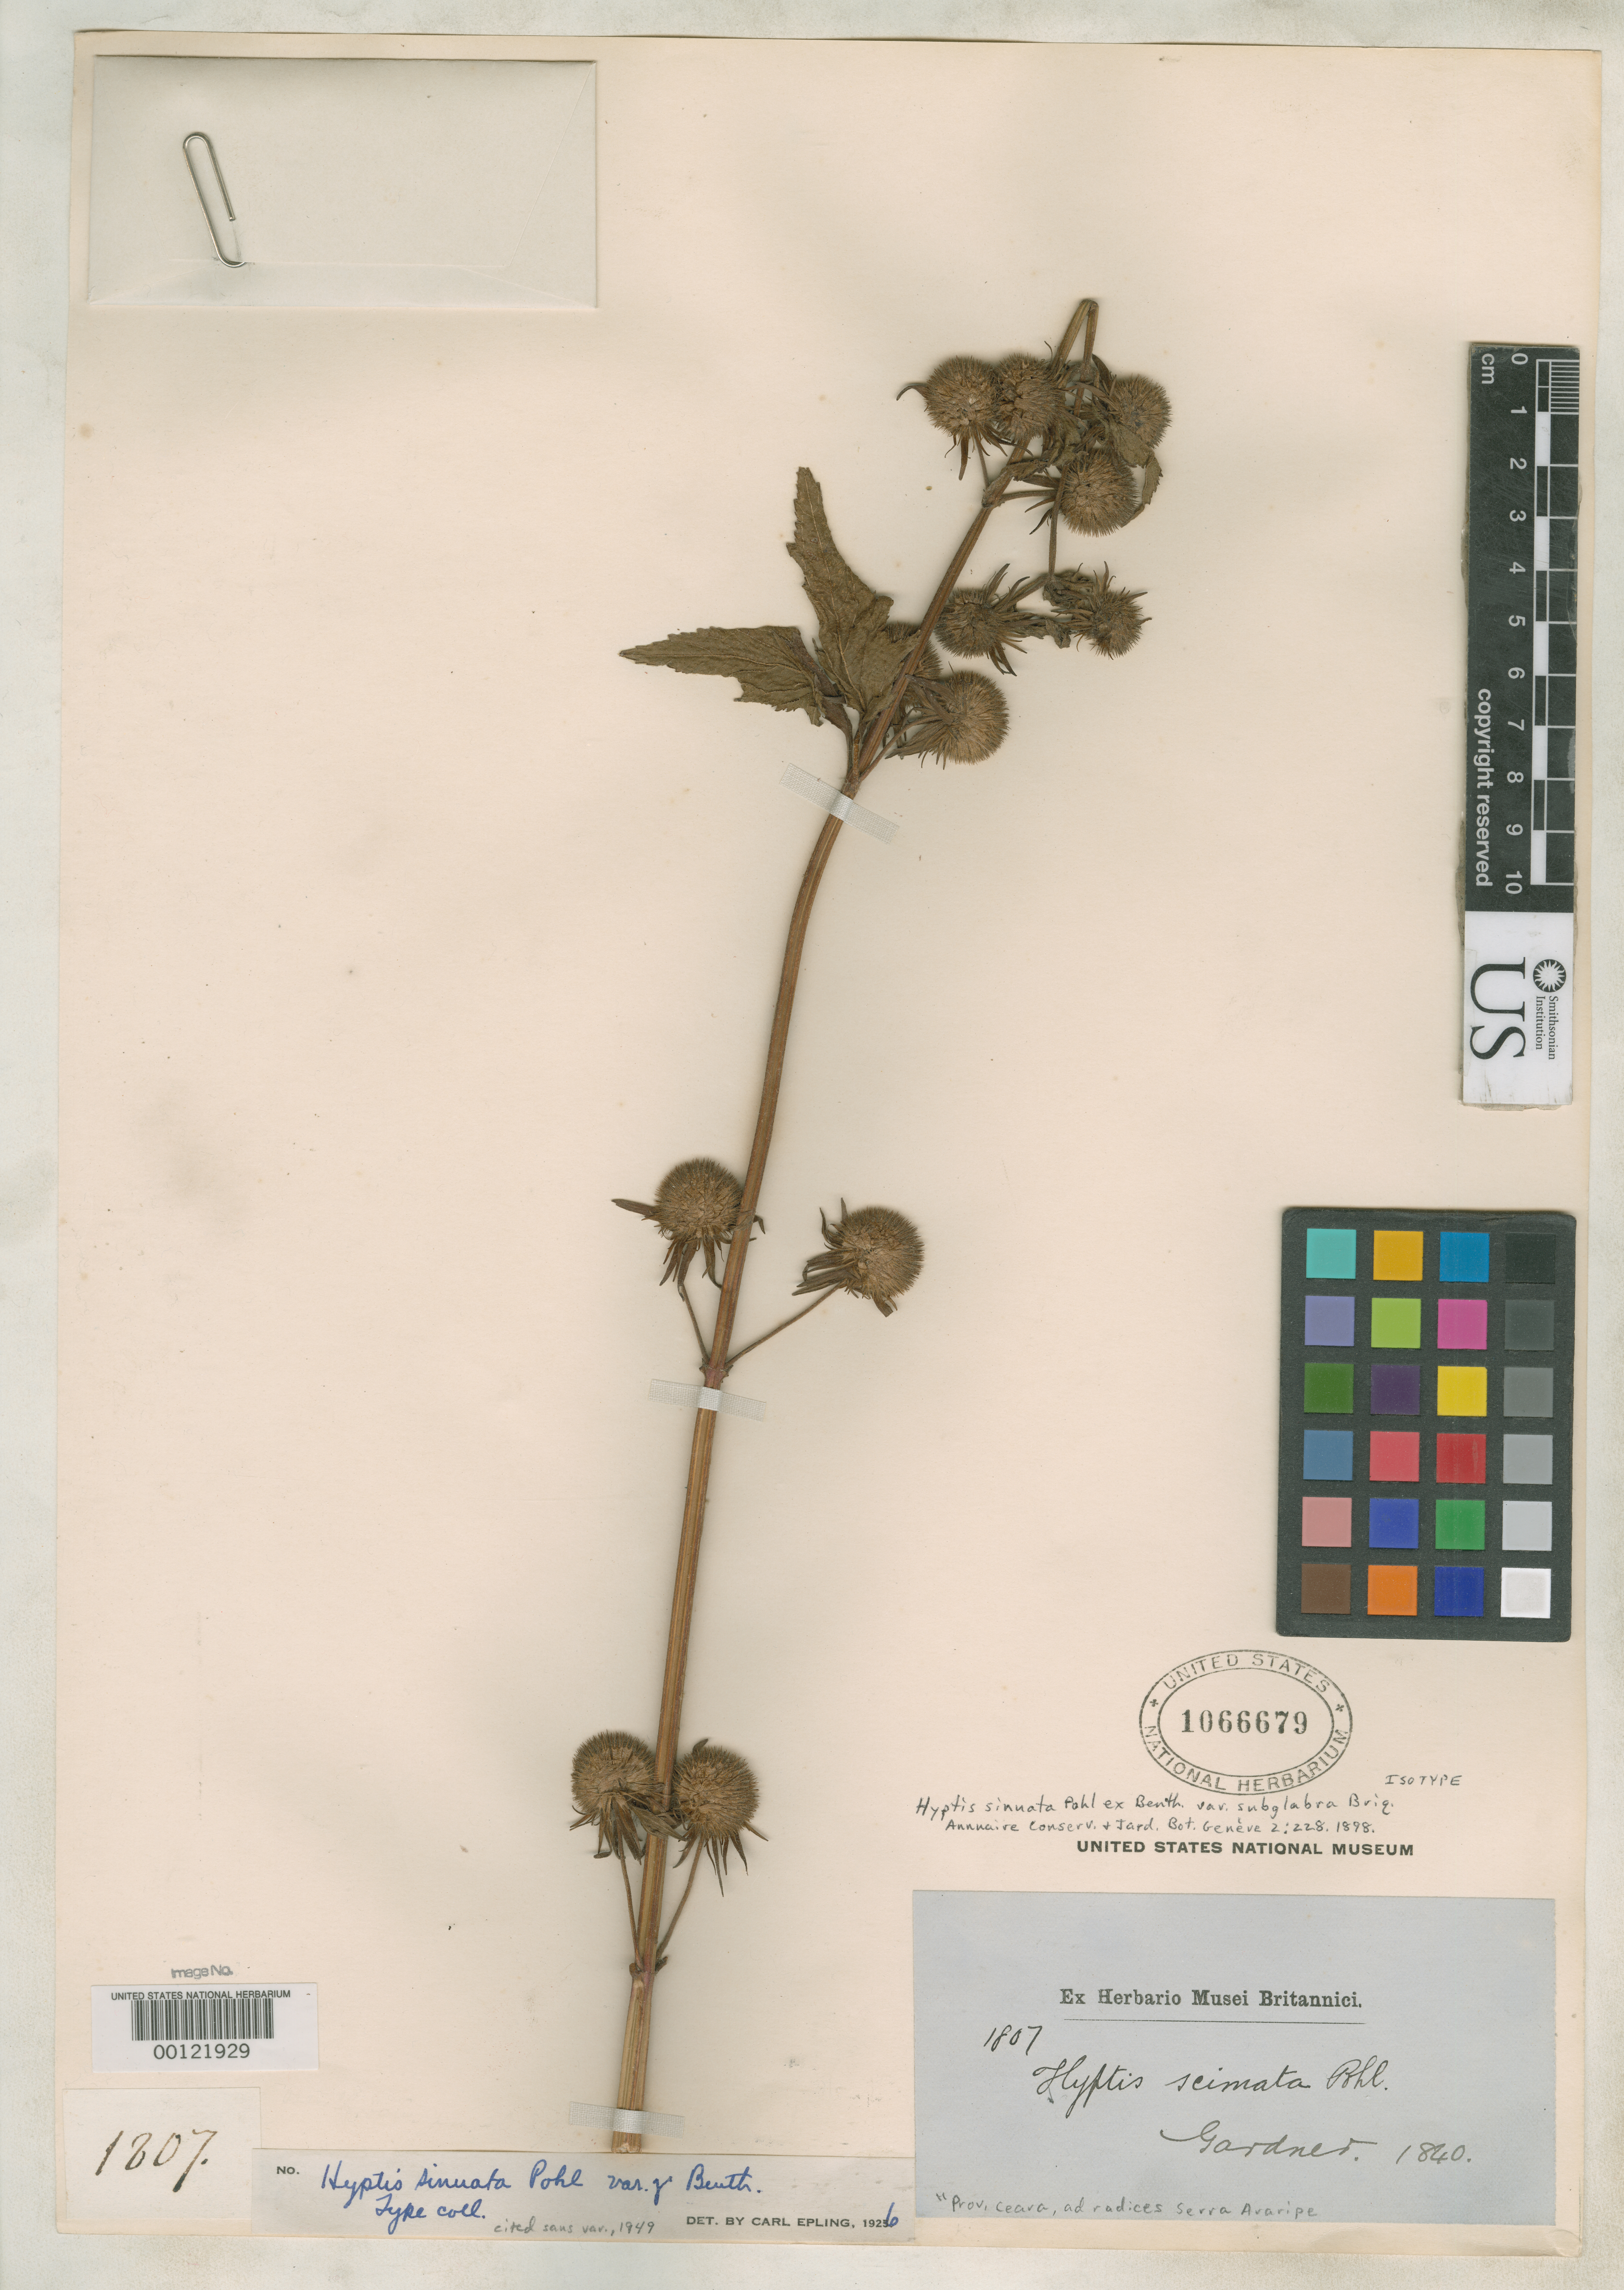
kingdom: Plantae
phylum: Tracheophyta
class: Magnoliopsida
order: Lamiales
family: Lamiaceae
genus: Hyptis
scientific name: Hyptis sinuata var. subglabra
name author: Briq.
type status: Isotype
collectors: G. Gardner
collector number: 1807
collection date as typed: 1840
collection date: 1840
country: Brazil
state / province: Ceará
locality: Serra Araripe.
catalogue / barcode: US 1066679